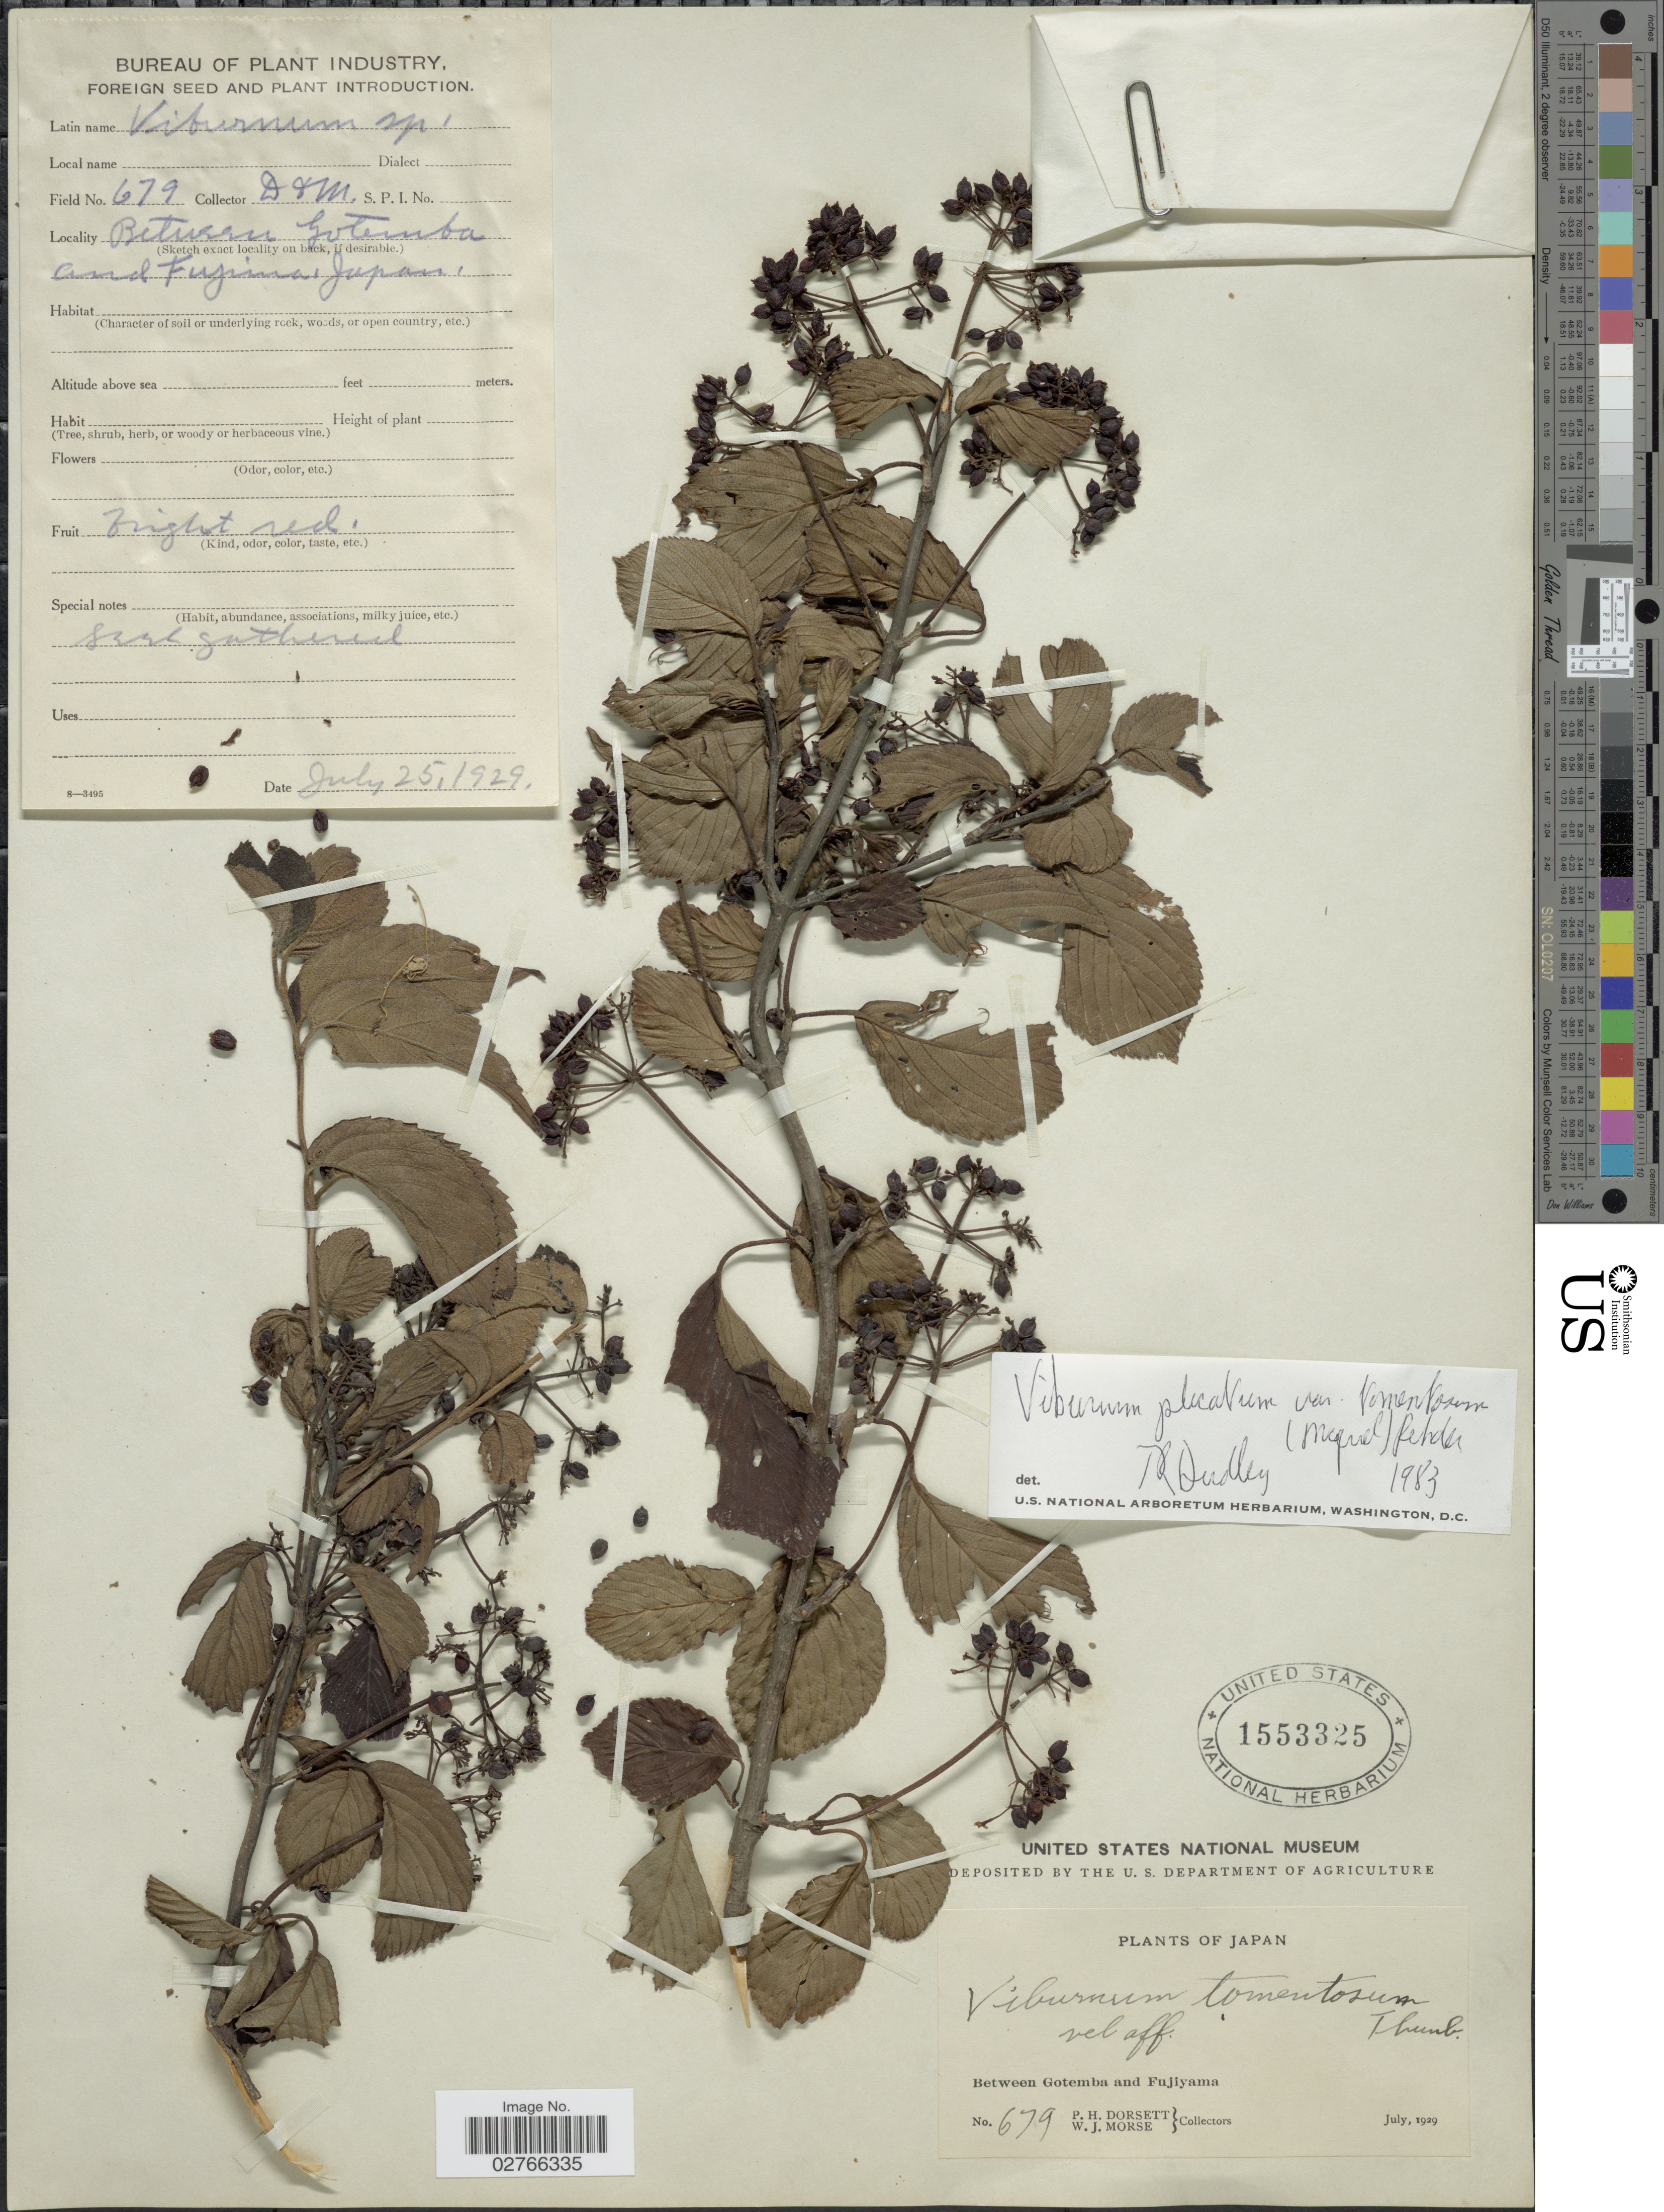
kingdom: Plantae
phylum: Tracheophyta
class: Magnoliopsida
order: Dipsacales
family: Viburnaceae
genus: Viburnum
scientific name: Viburnum plicatum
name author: Thunb.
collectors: P. H. Dorsett & W. J. Morse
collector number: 679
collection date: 1929-07-25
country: Japan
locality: Between Gotemba and Fujiyama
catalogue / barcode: US 1553325